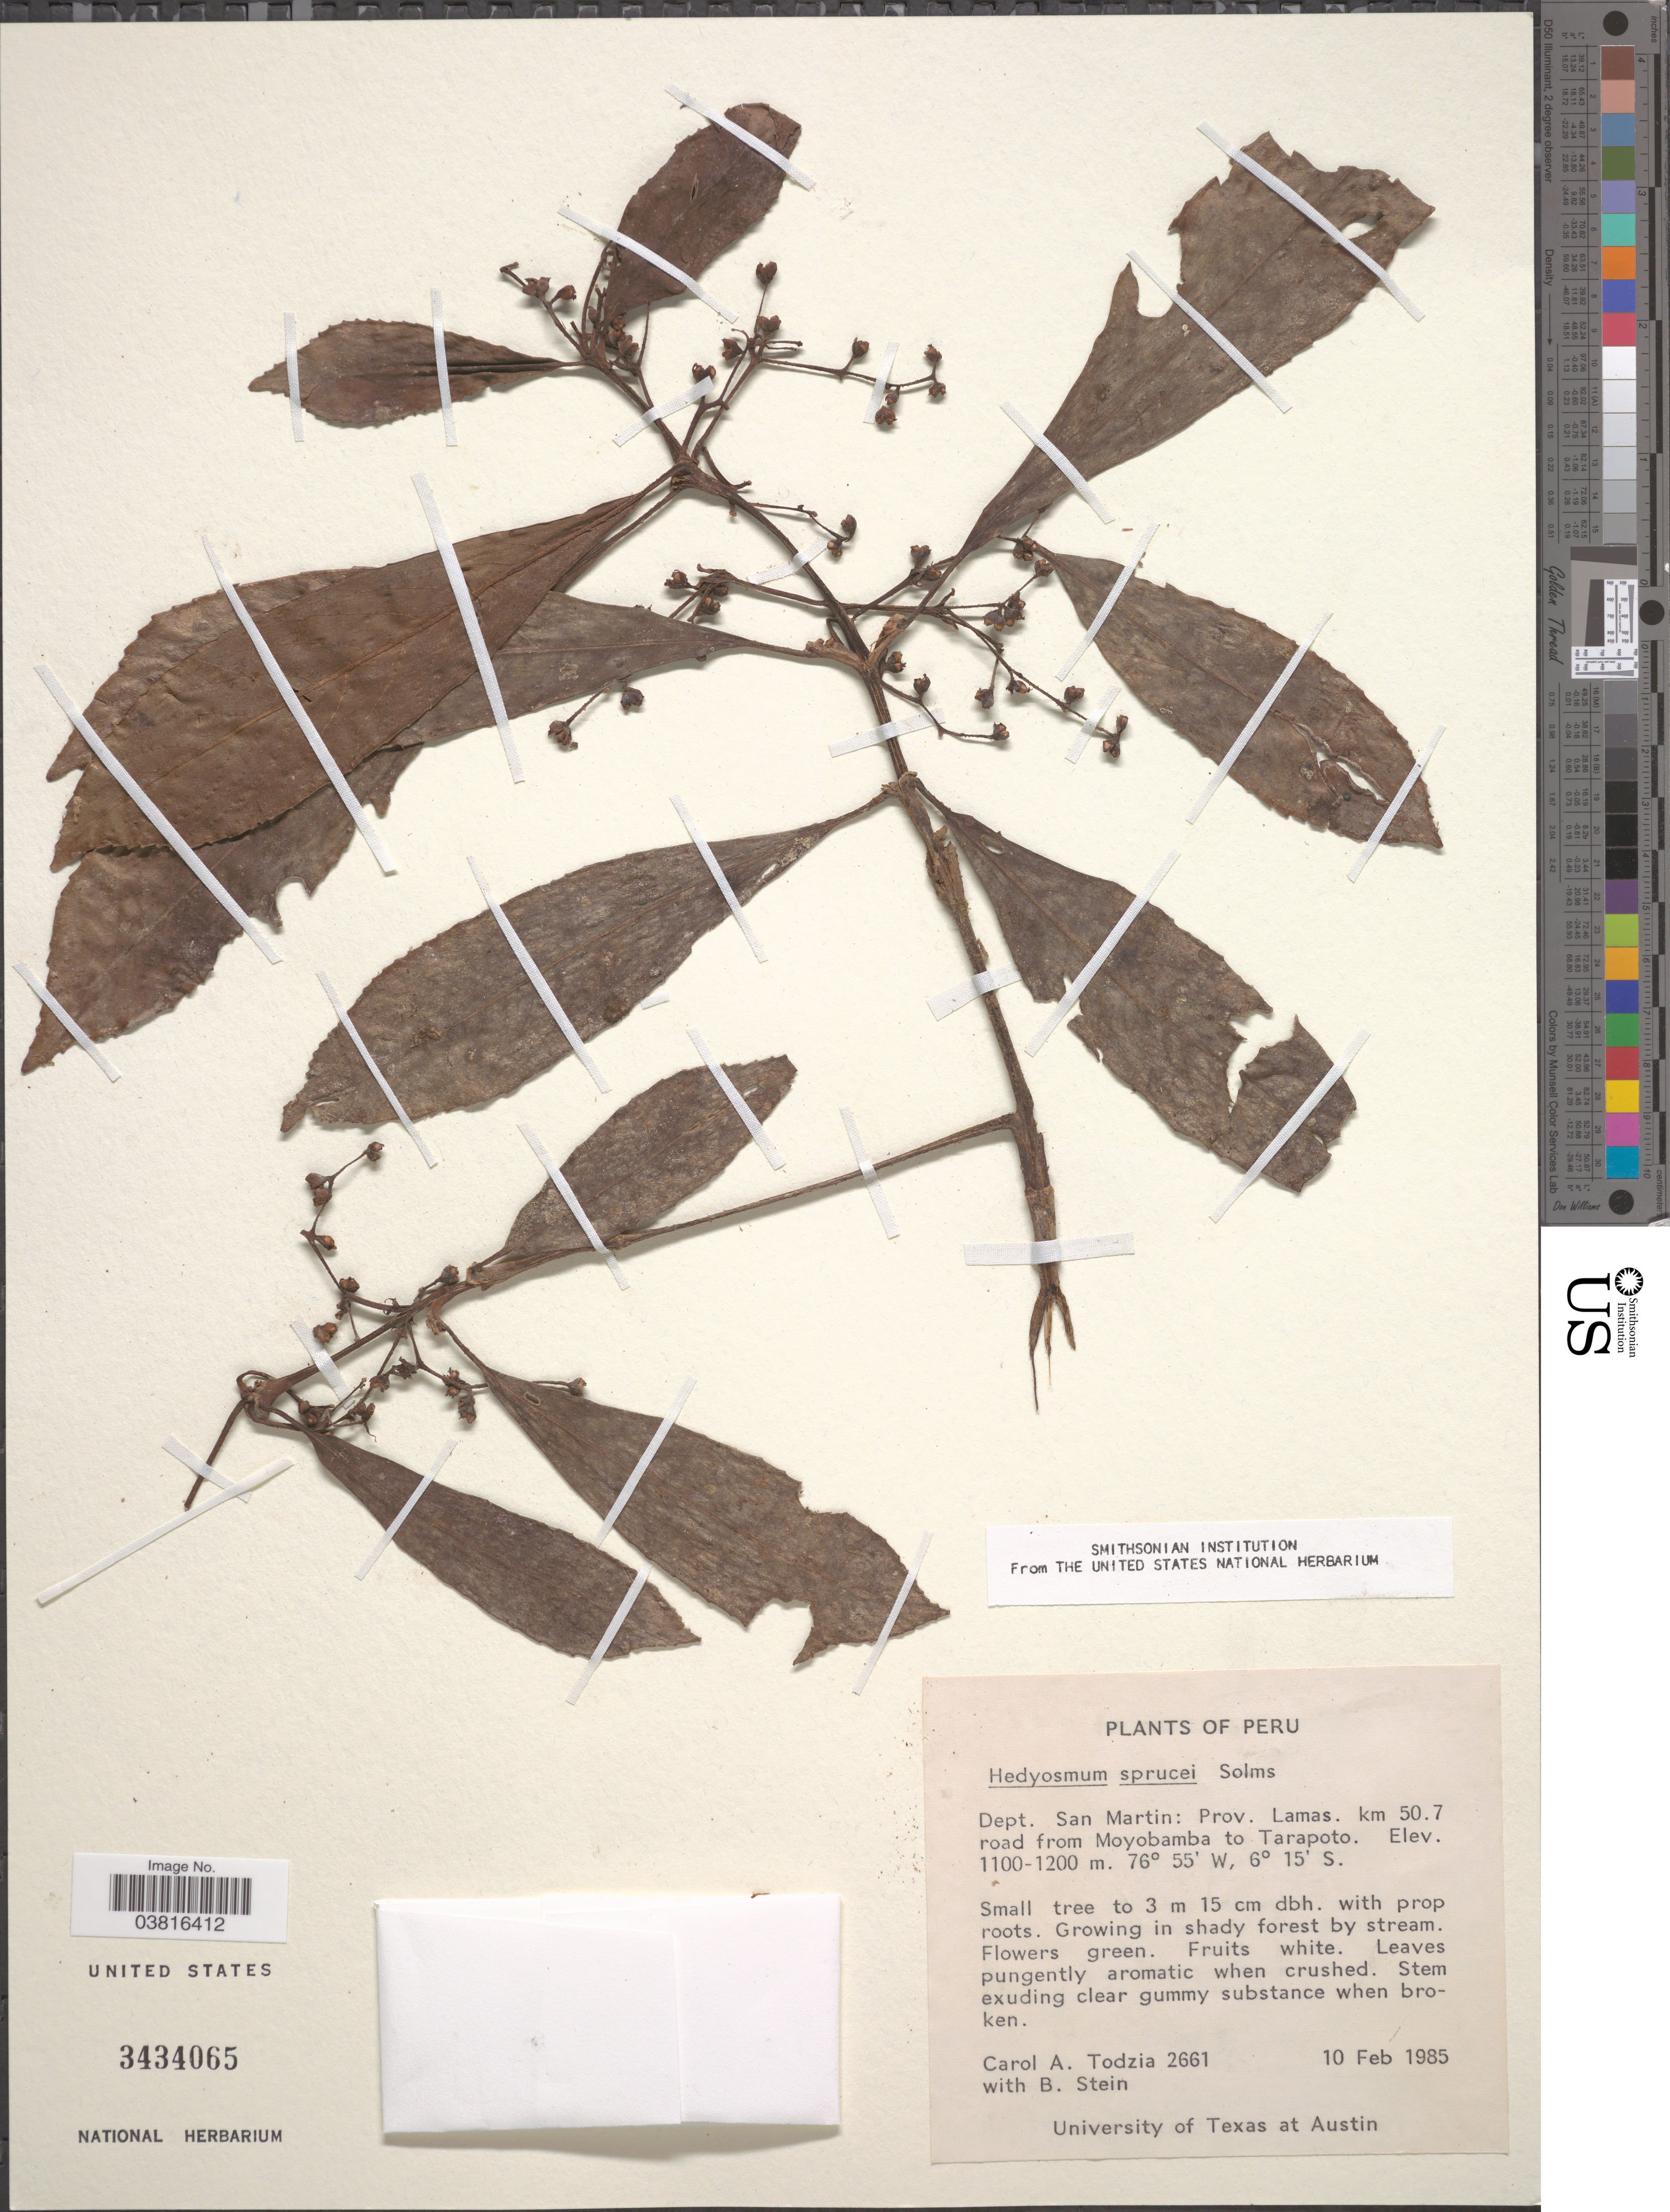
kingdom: Plantae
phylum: Tracheophyta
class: Magnoliopsida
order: Chloranthales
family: Chloranthaceae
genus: Hedyosmum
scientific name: Hedyosmum sprucei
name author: Solms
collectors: C. A. Todzia & B. Stein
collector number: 2661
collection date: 1985-02-10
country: Peru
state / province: San Martín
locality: Dept. San Martin: Prov. Lamas. km 50.7 road from Moyobamba to Tarapoto.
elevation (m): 1100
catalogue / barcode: US 3434065